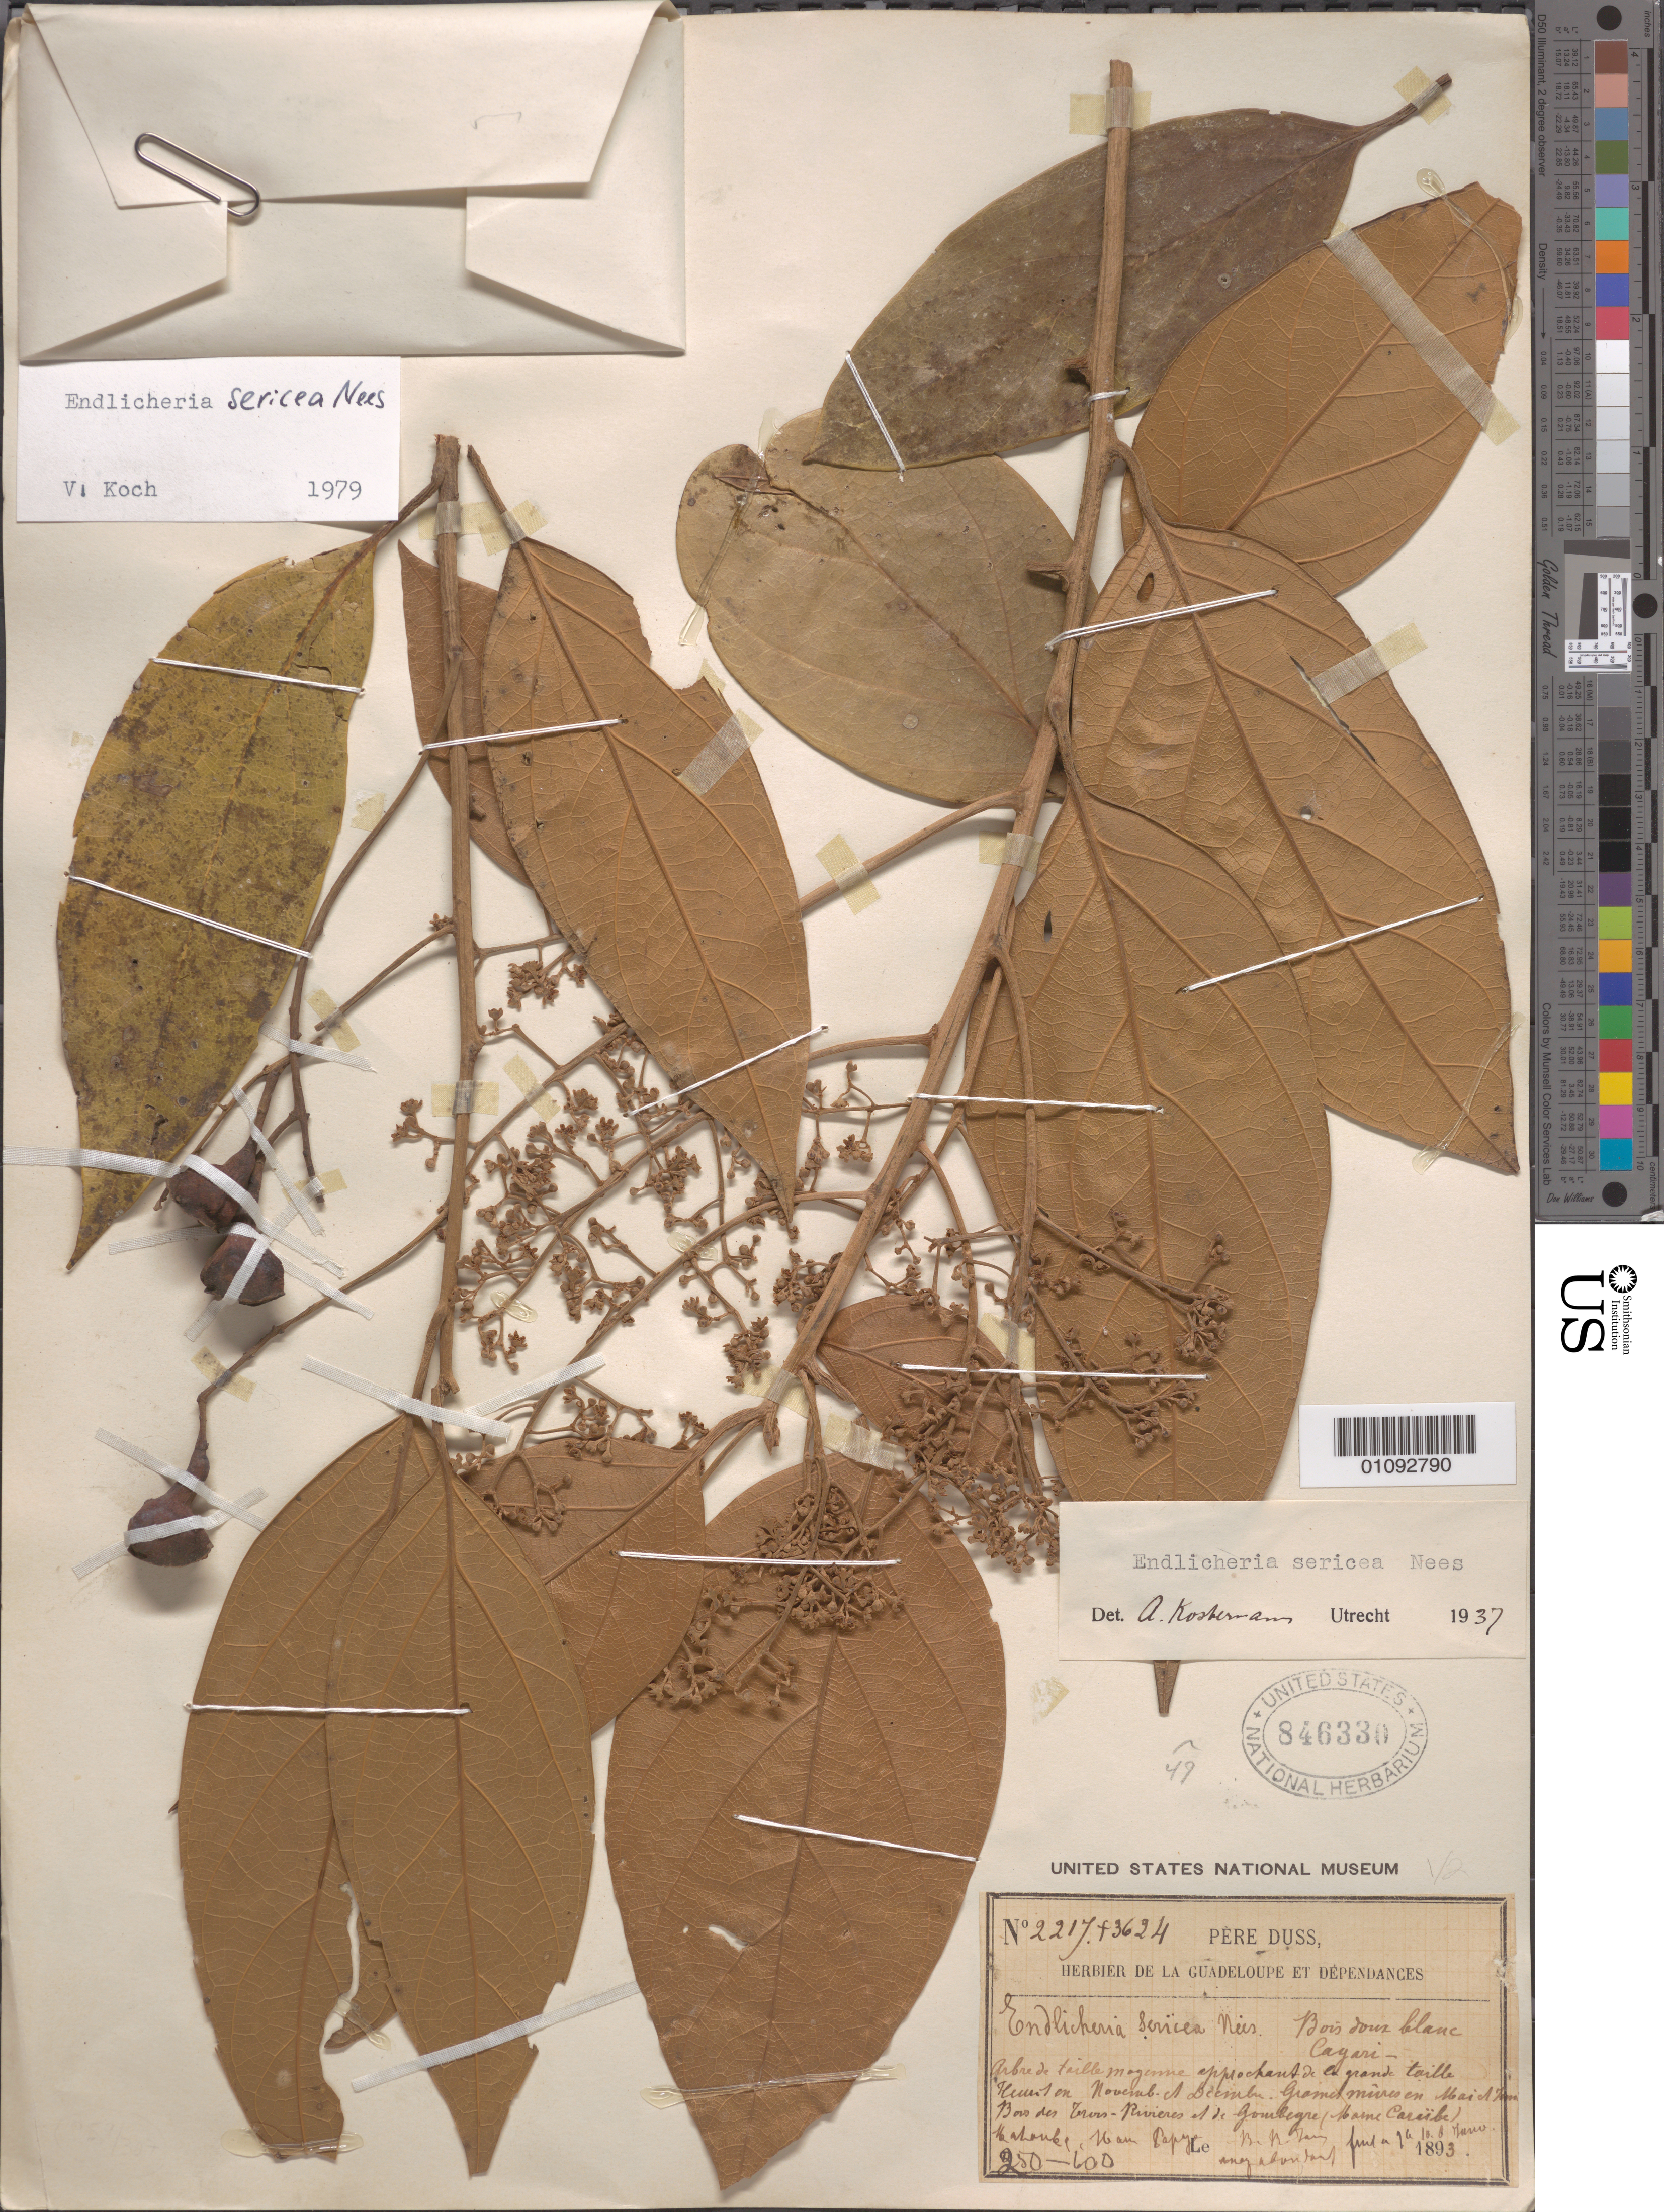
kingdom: Plantae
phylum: Tracheophyta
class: Magnoliopsida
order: Laurales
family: Lauraceae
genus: Endlicheria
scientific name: Endlicheria sericea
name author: Nees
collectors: Père Duss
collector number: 2217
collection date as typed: Nov 1892 and -- Jun 1893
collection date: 1892-11,1893-06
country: Guadeloupe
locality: Woods by Zairn Peirnes River in Guadeloupe in the Caribbean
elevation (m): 250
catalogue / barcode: US 846330